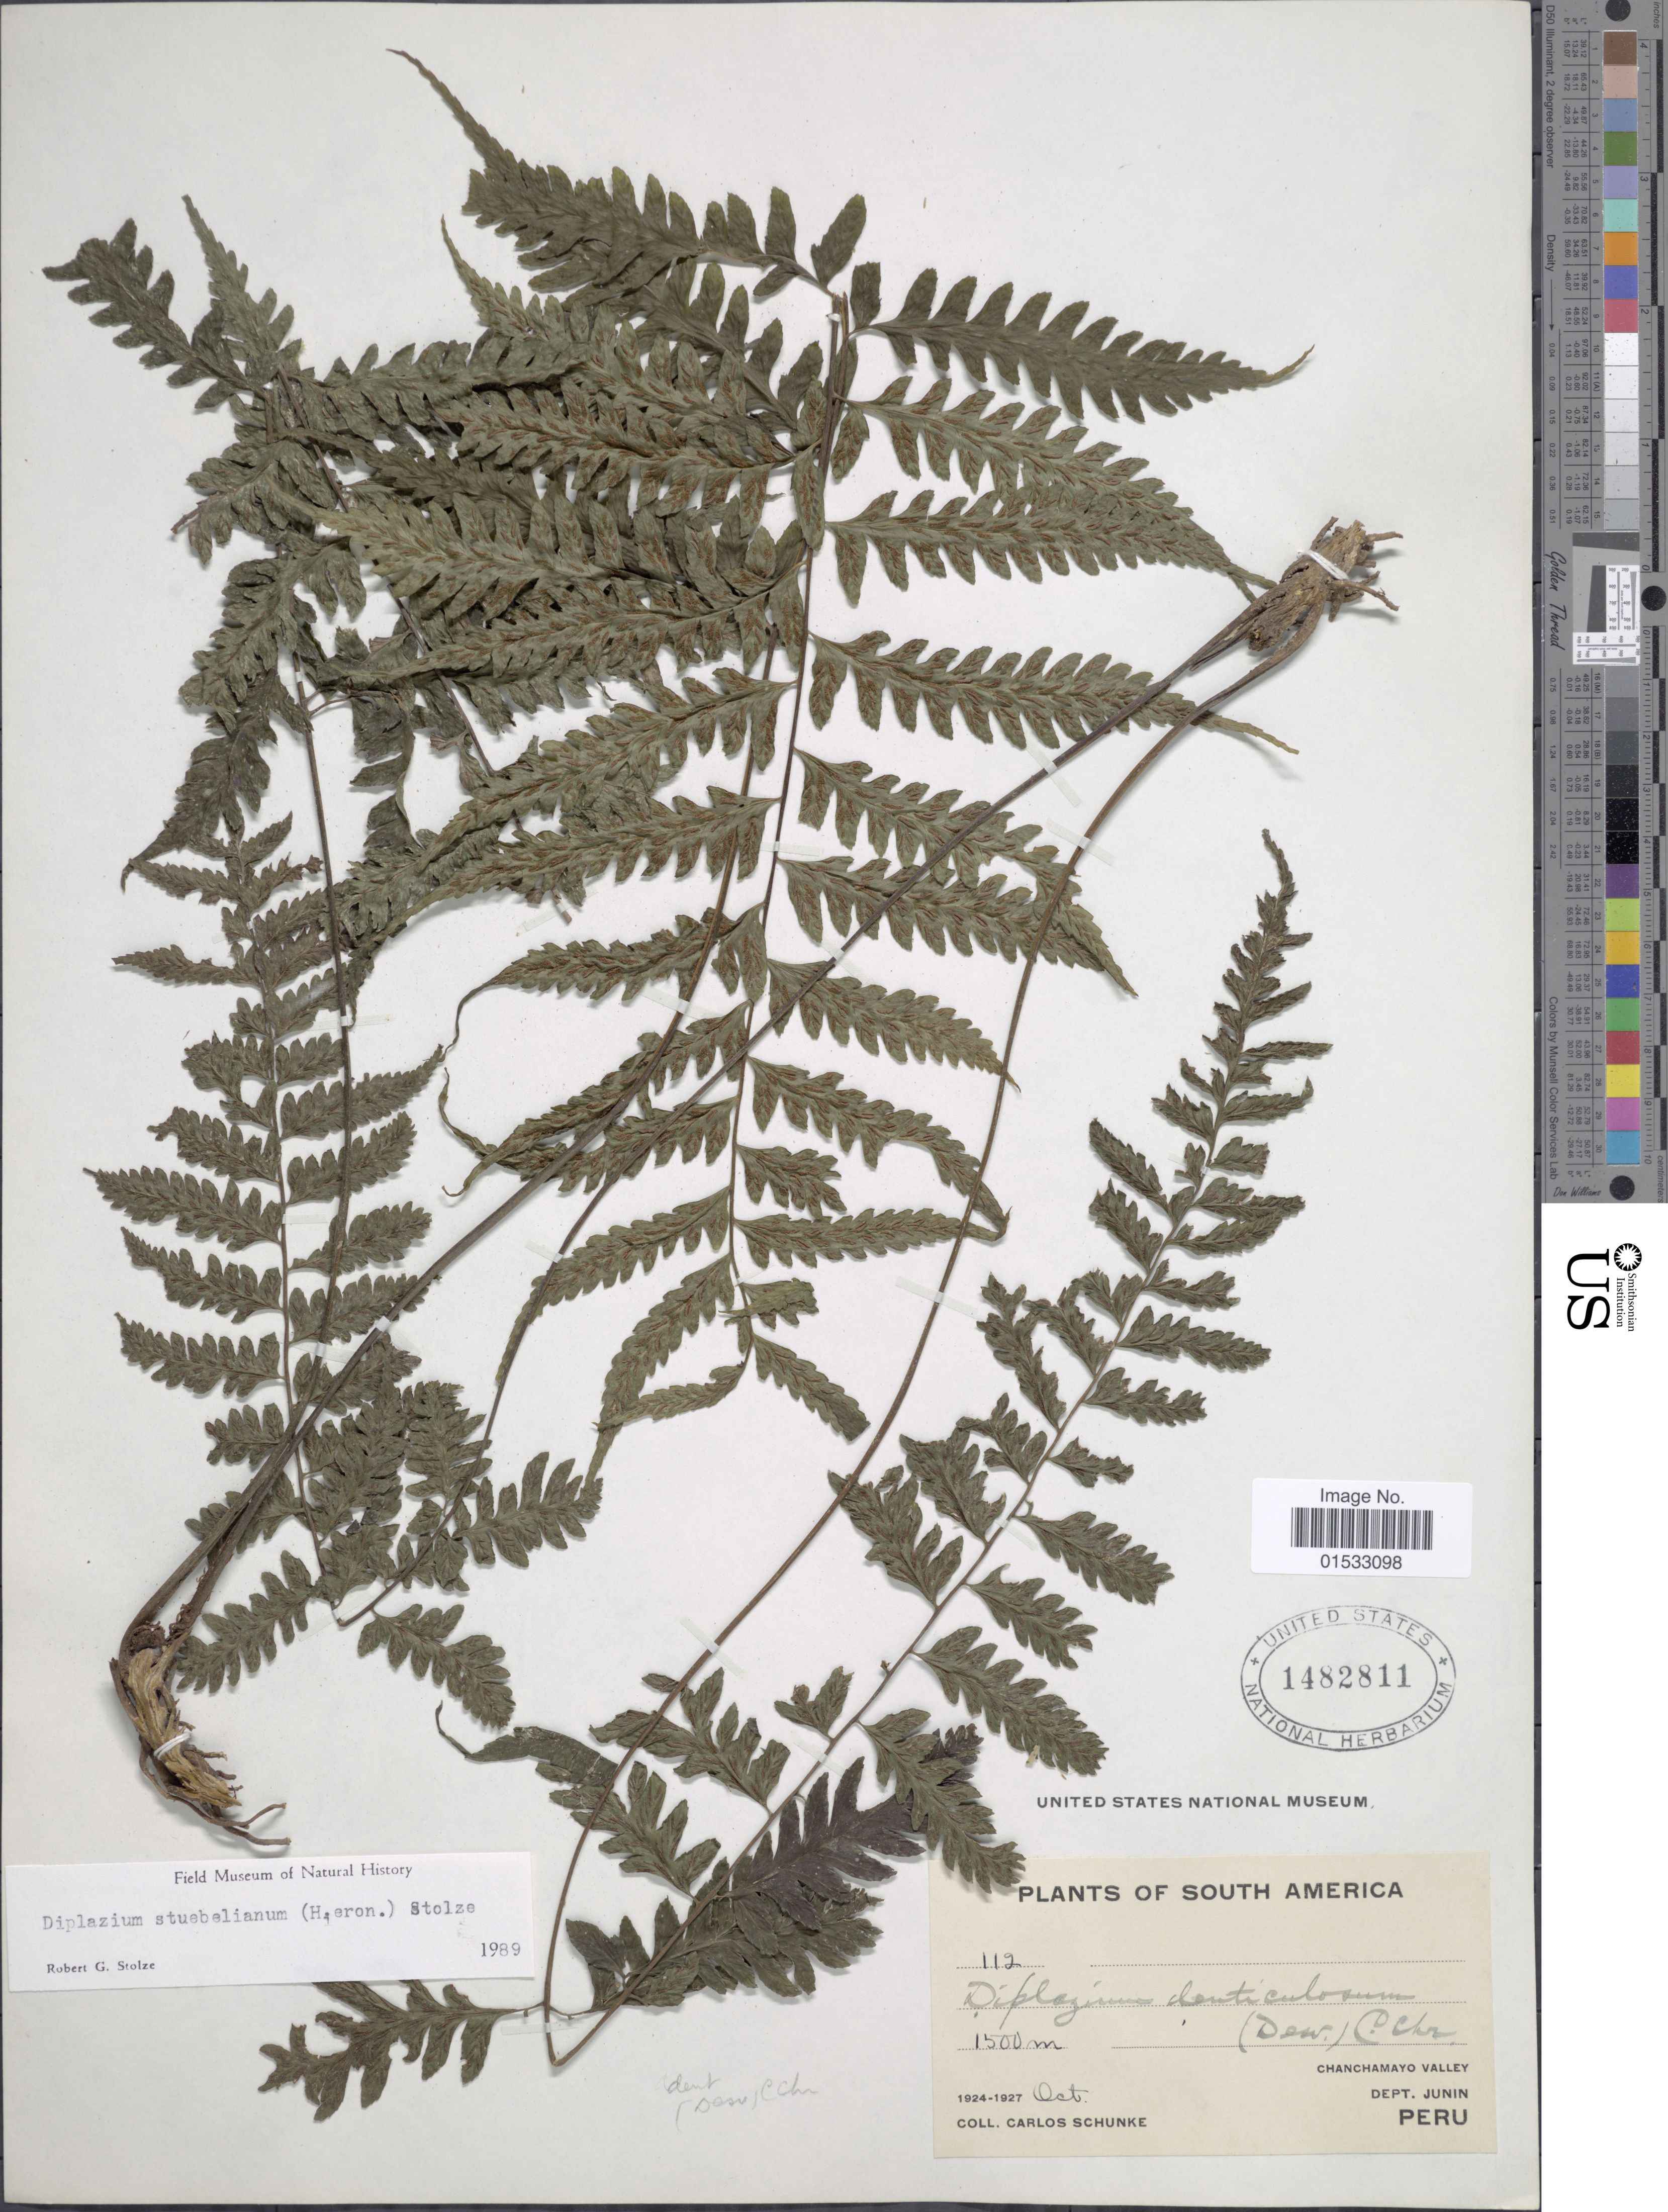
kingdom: Plantae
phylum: Tracheophyta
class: Polypodiopsida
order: Polypodiales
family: Athyriaceae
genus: Diplazium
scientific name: Diplazium stuebelianum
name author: (Hieron.) Stolze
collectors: C. Schunke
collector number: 112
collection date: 1924-10/1927-10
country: Peru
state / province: Junín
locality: Chanchamayo Valley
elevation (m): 1500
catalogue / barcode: US 1482811